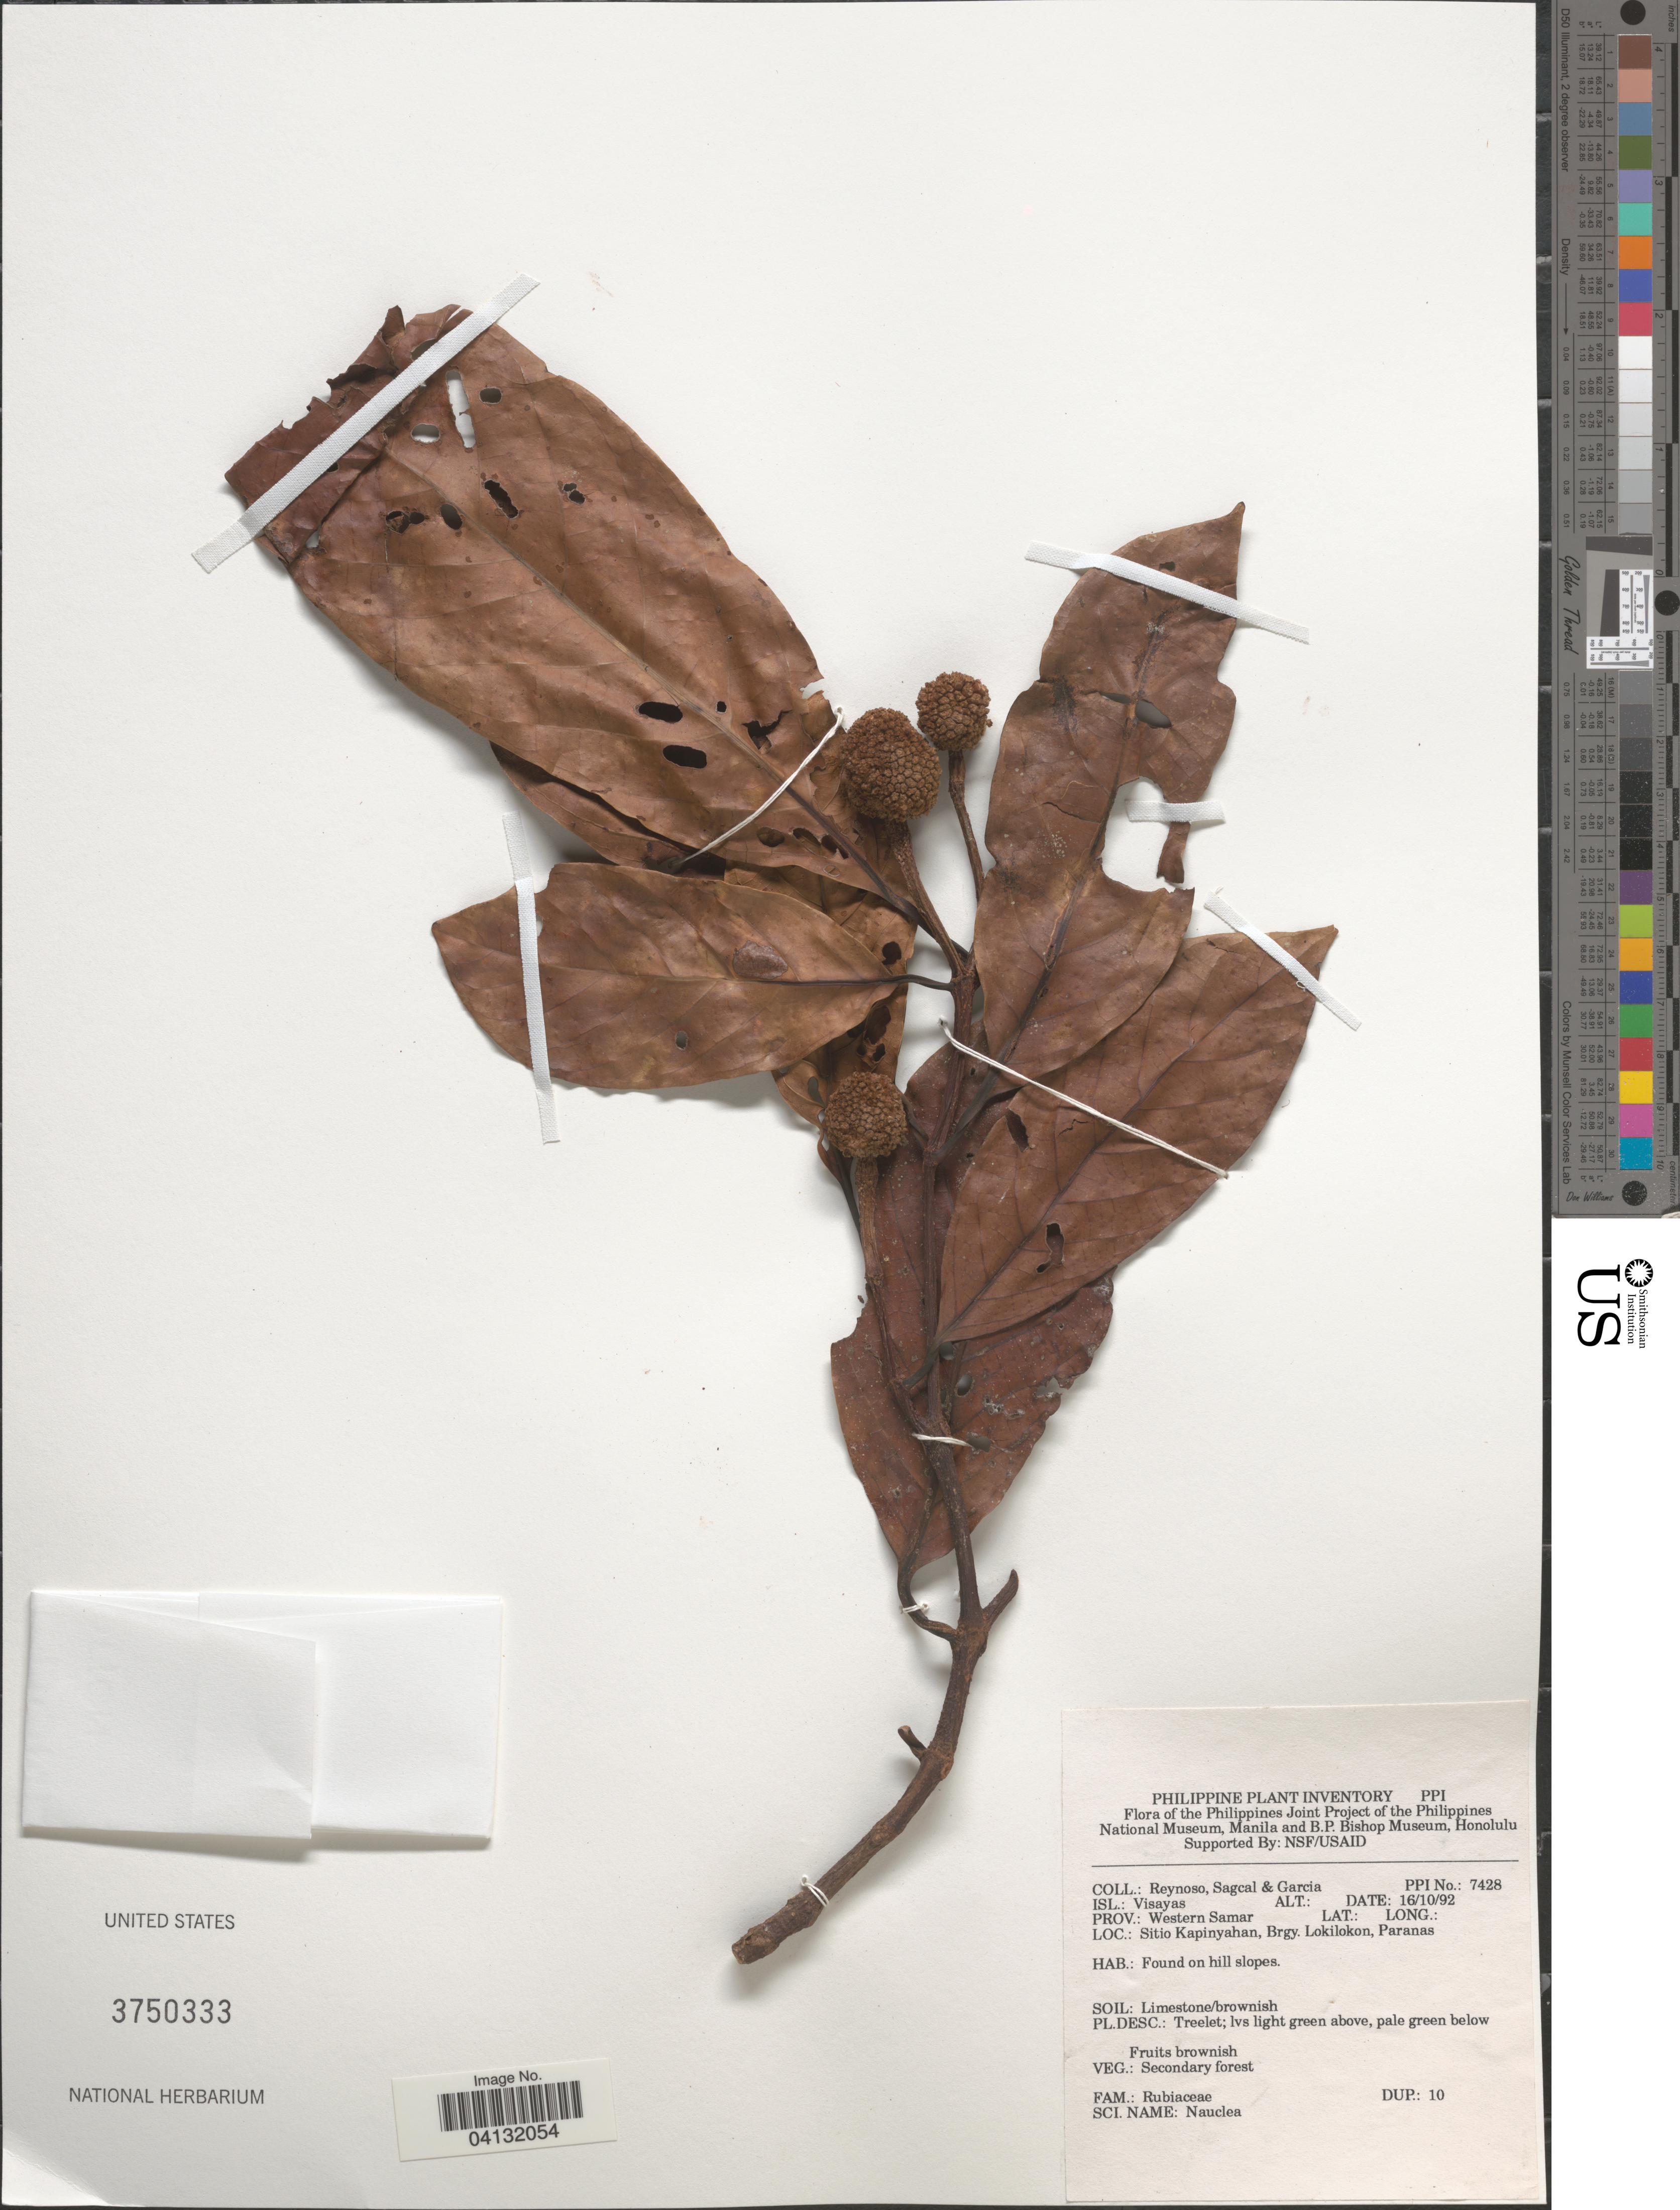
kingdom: Plantae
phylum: Tracheophyta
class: Magnoliopsida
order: Gentianales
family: Rubiaceae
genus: Nauclea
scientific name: Nauclea sp.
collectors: E. Reynoso, E. Sagcal & H. Garcia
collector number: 7428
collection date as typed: Transcribed d/m/y: 16/10/92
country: Philippines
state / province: Eastern Visayas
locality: Isl.: Visayas. Prov.: Western Samar. Sitio Kapinyahan, Brgy. Lokilokon, Paranas.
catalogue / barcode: US 3750333